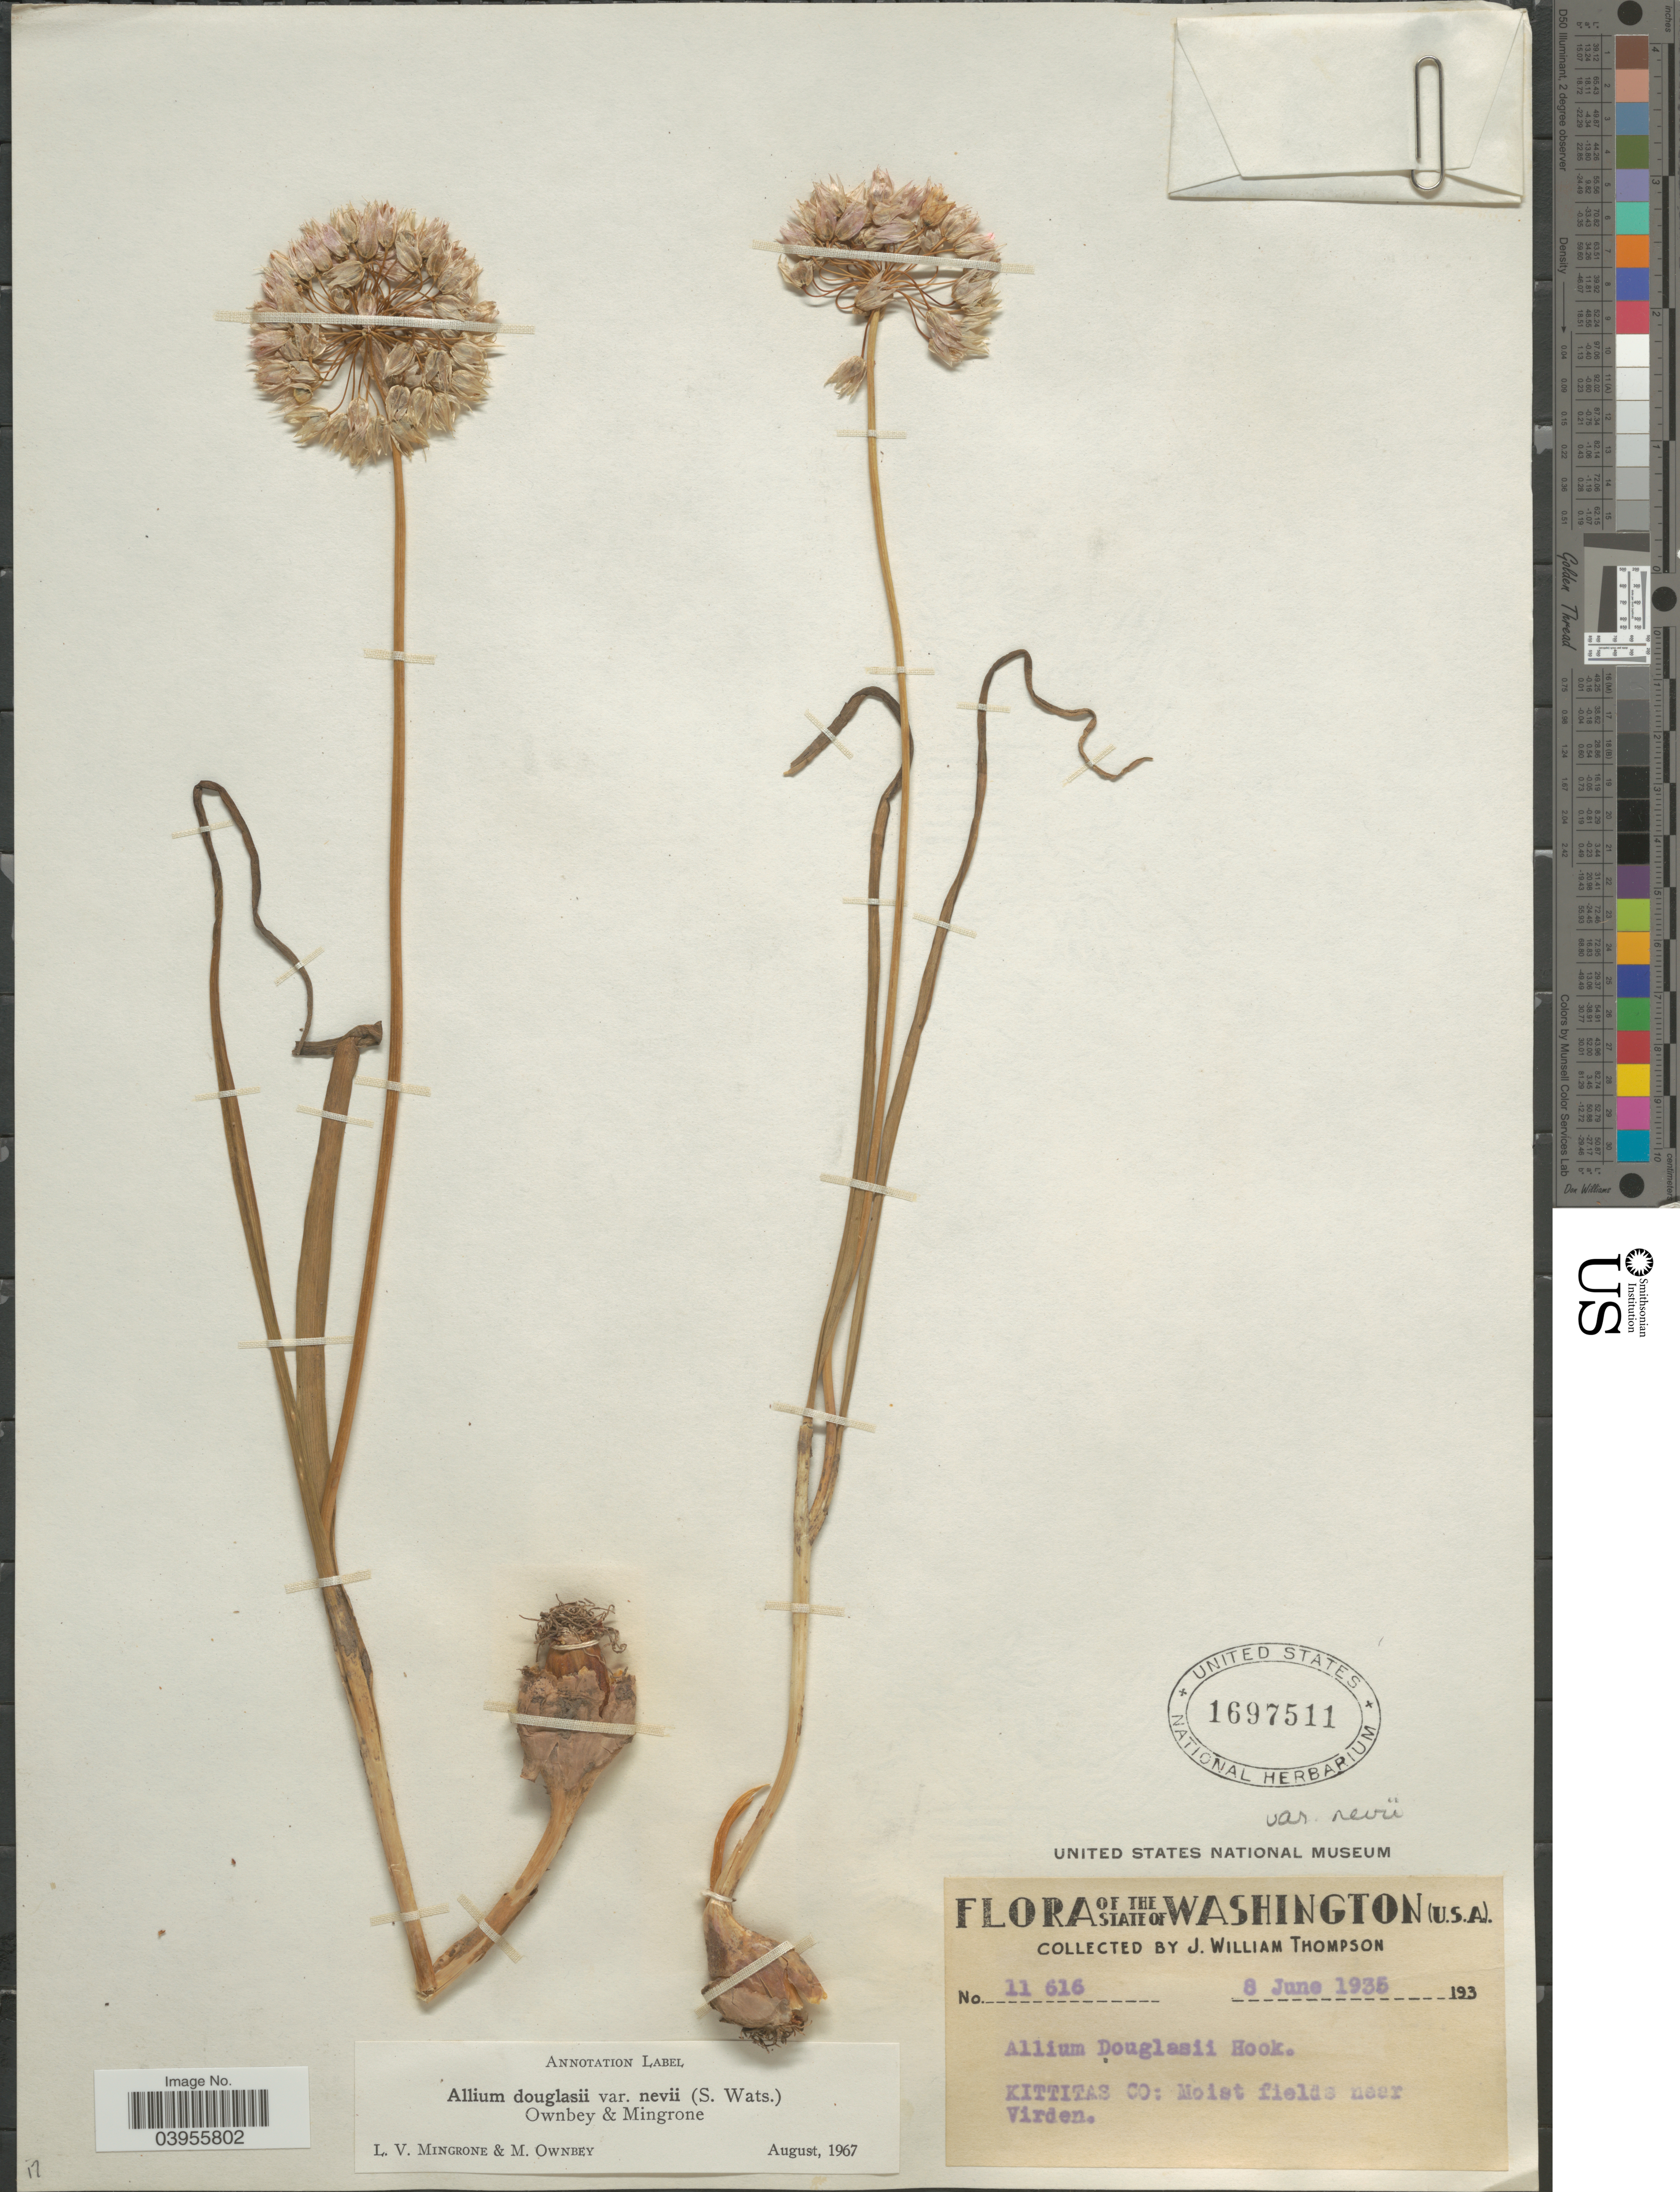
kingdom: Plantae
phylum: Tracheophyta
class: Liliopsida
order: Asparagales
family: Amaryllidaceae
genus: Allium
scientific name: Allium douglasii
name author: Hook.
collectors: J. W. Thompson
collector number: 11616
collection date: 1935-06-08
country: United States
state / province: Washington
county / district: Kittitas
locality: Kittitas Co: Moist fields near Virden.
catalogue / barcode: US 1697511